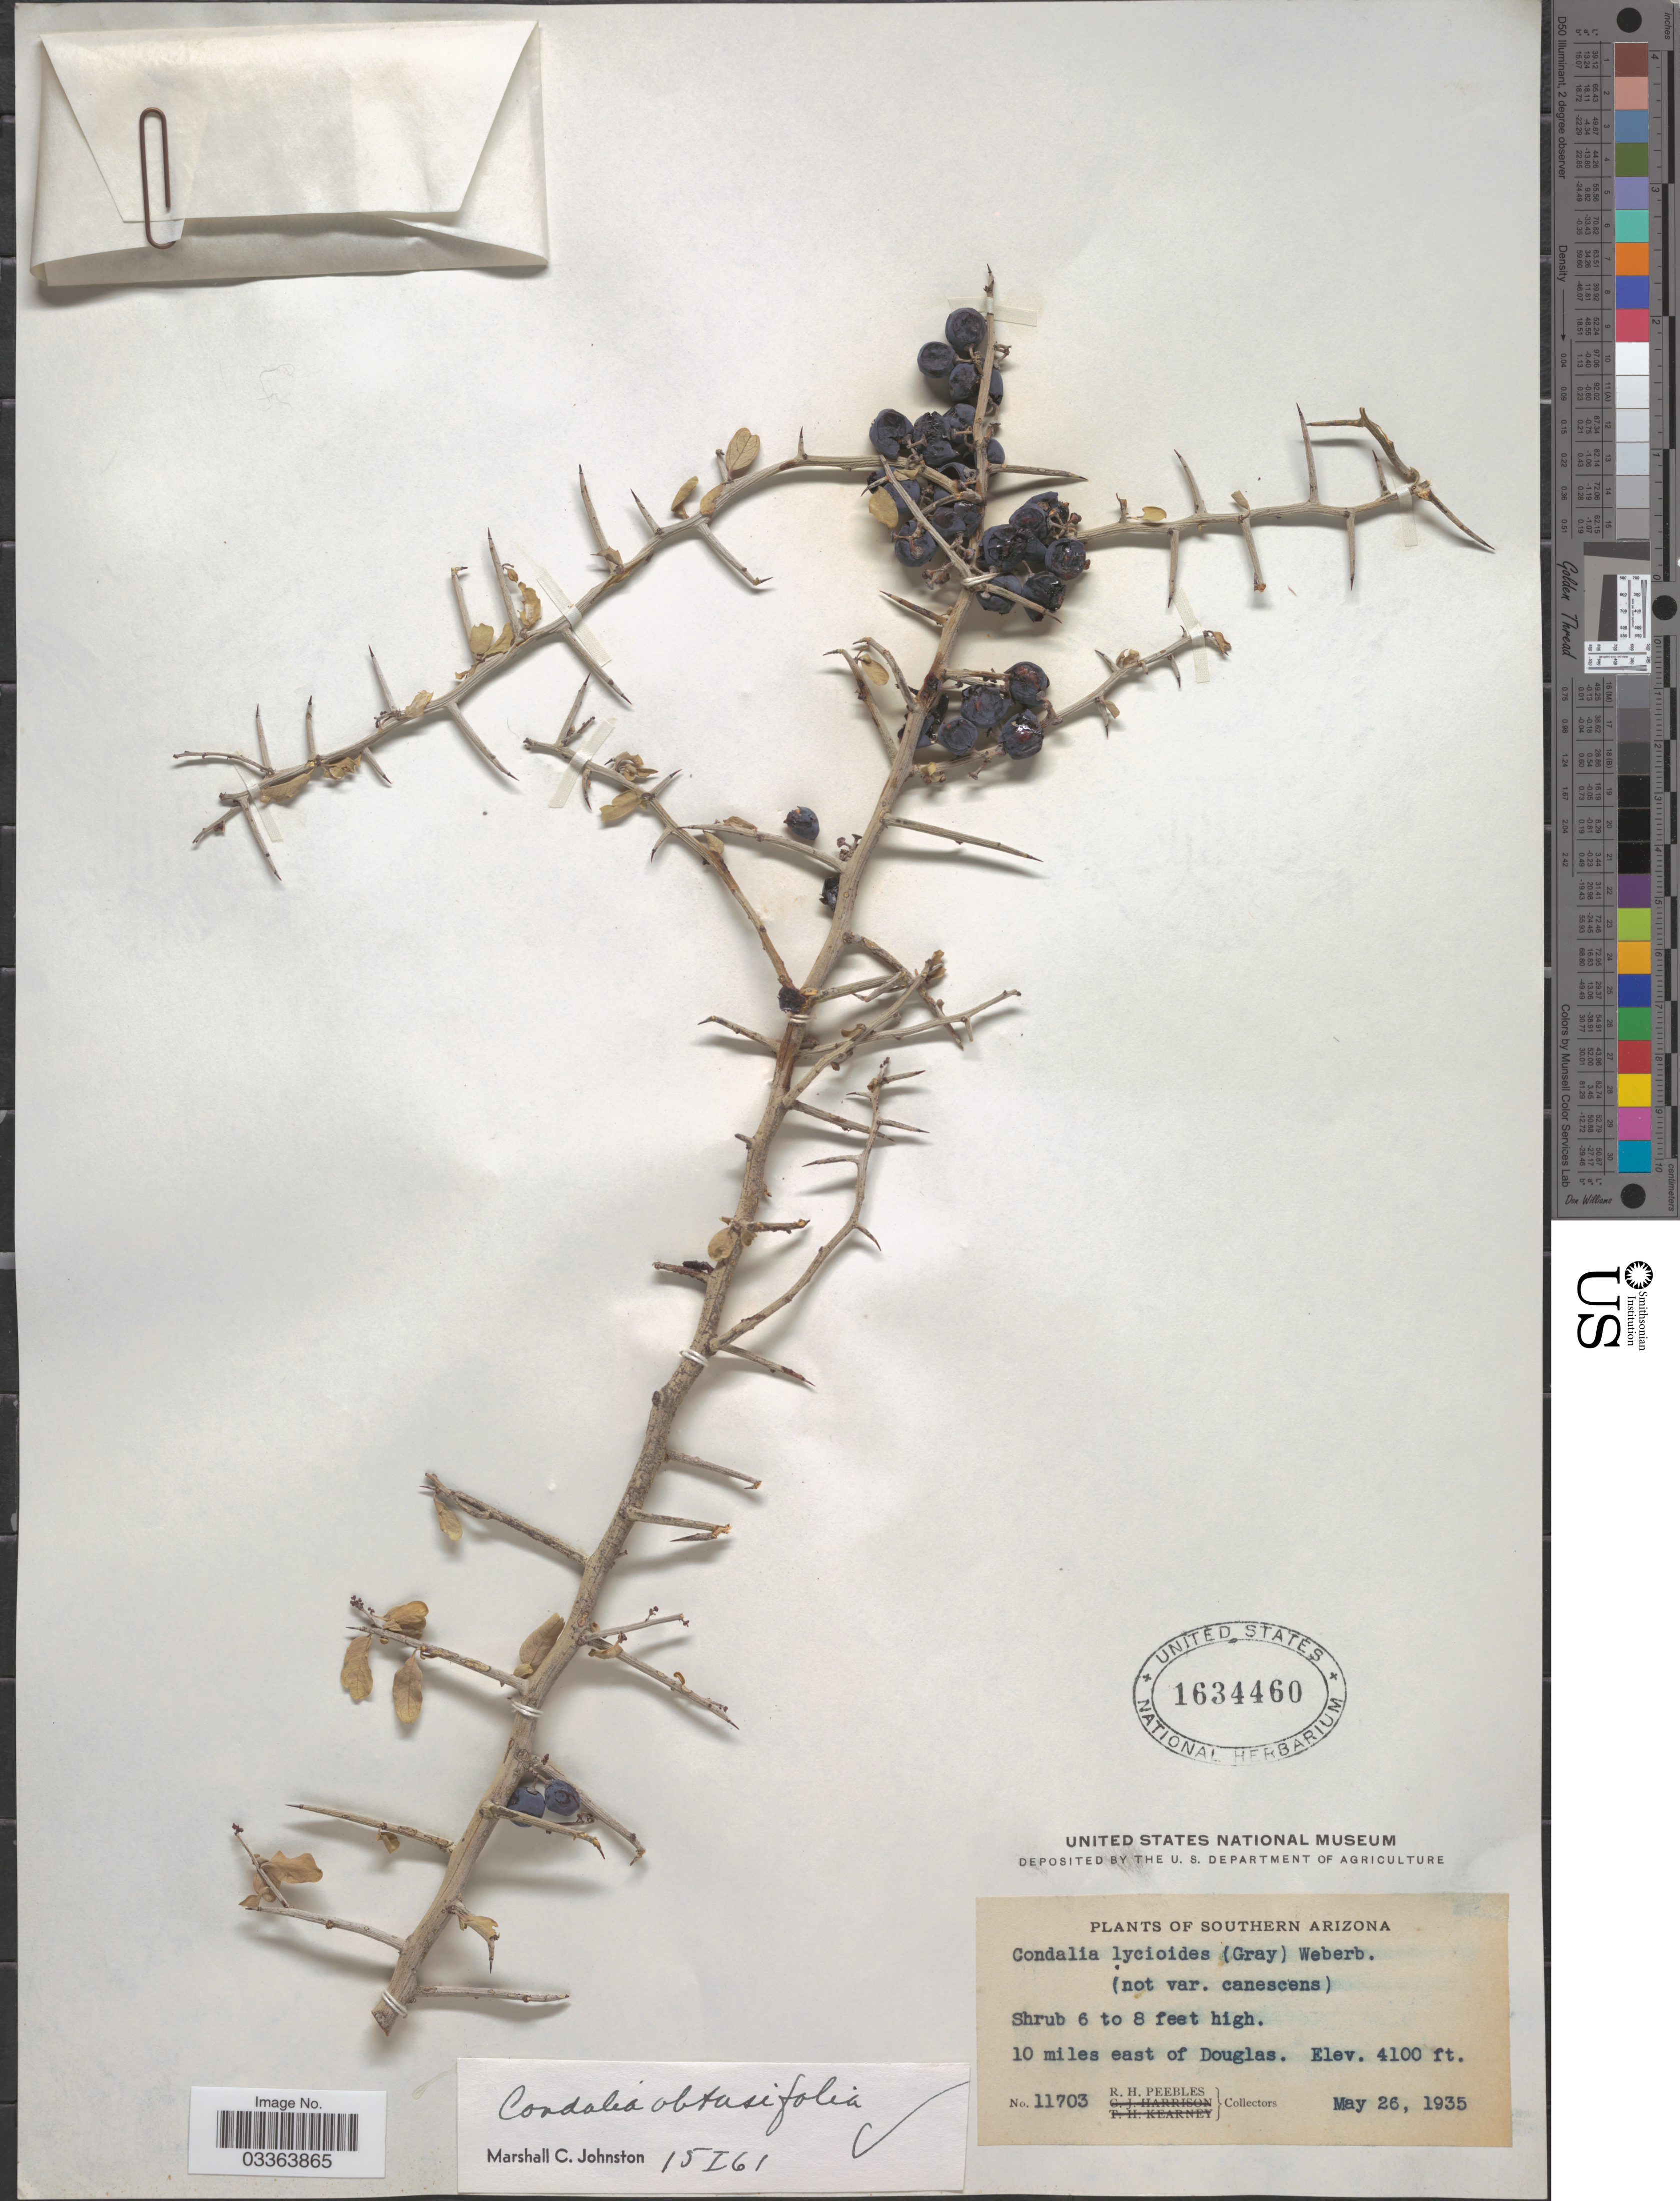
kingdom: Plantae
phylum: Tracheophyta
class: Magnoliopsida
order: Rosales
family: Rhamnaceae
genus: Sarcomphalus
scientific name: Sarcomphalus obtusifolius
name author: (Hook. ex Torr. & A. Gray) Hauenschild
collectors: R. H. Peebles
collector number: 11703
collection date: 1935-05-26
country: United States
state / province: Arizona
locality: Southern Arizona. 10 miles east of Douglas.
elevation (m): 1250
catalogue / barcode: US 1634460